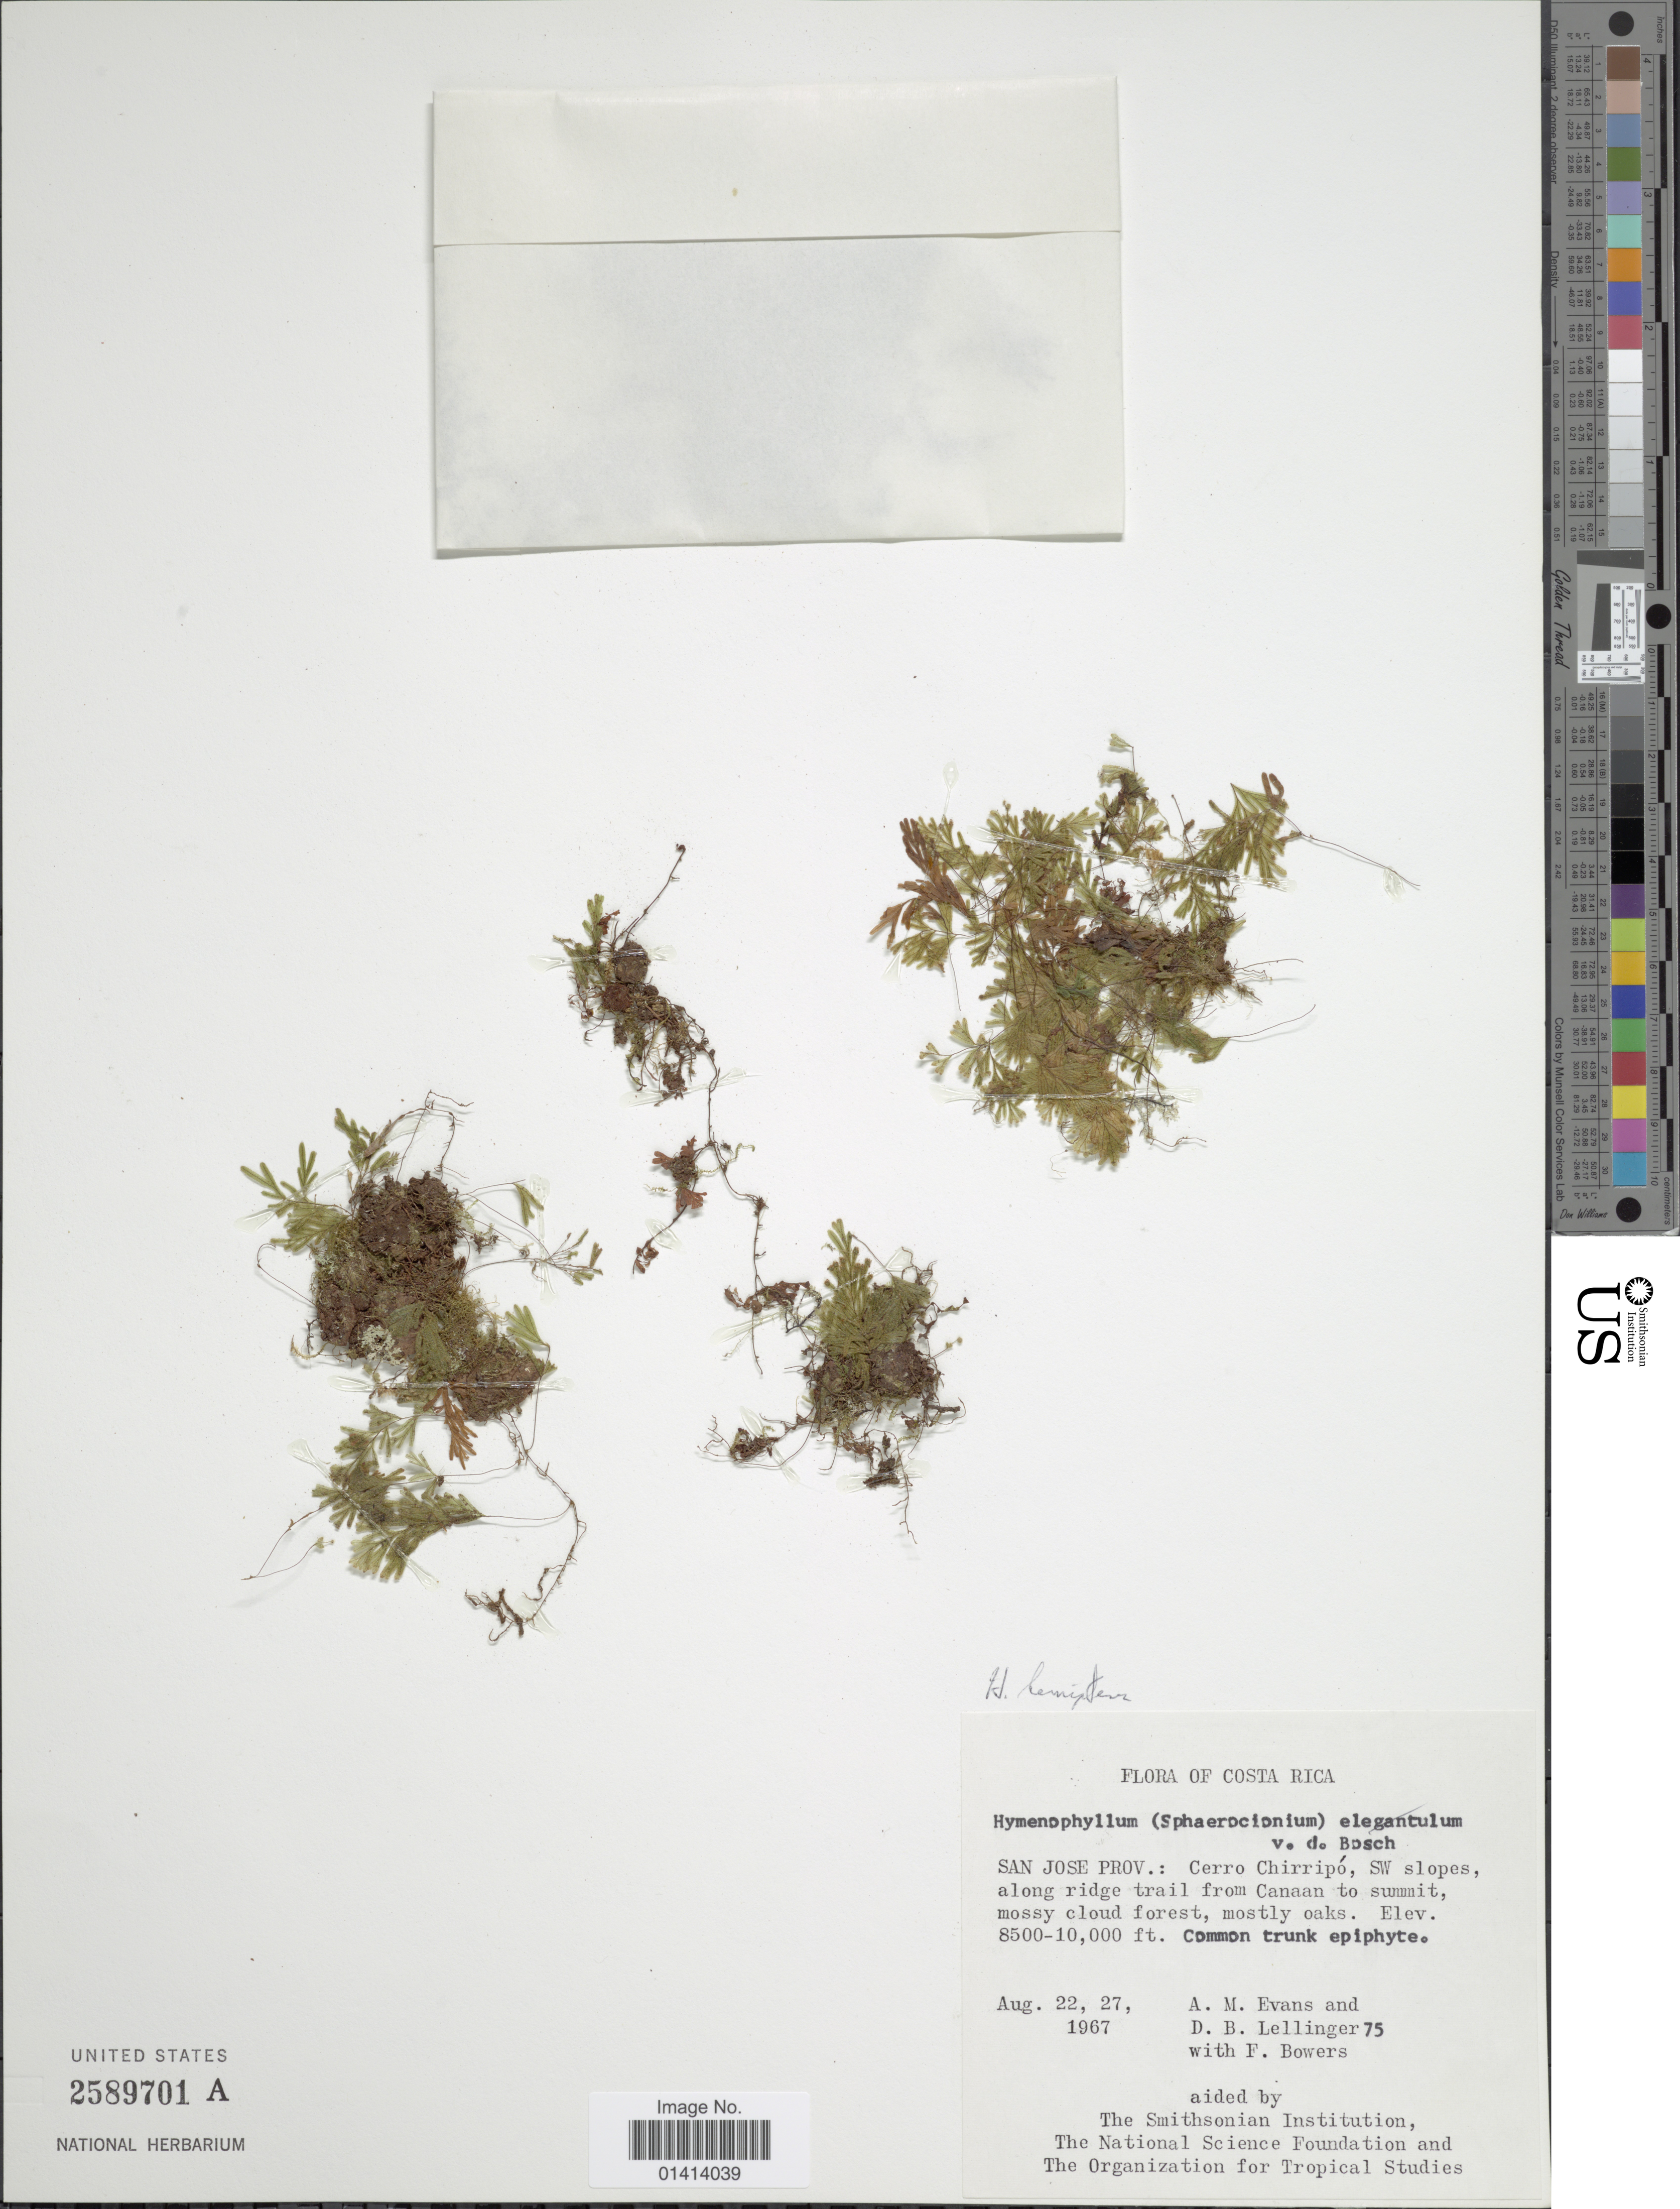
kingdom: Plantae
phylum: Tracheophyta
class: Polypodiopsida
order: Hymenophyllales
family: Hymenophyllaceae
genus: Hymenophyllum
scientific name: Hymenophyllum hemipteron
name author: Rosenst.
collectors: A. M. Evans, D. B. Lellinger & F. Bowers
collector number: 75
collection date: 1967-08-22/1967-08-27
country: Costa Rica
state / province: San José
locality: Cerro Chirripó, SW slopes, along ridge trail from Canaan to summit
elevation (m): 2591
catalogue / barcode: US 2589701A